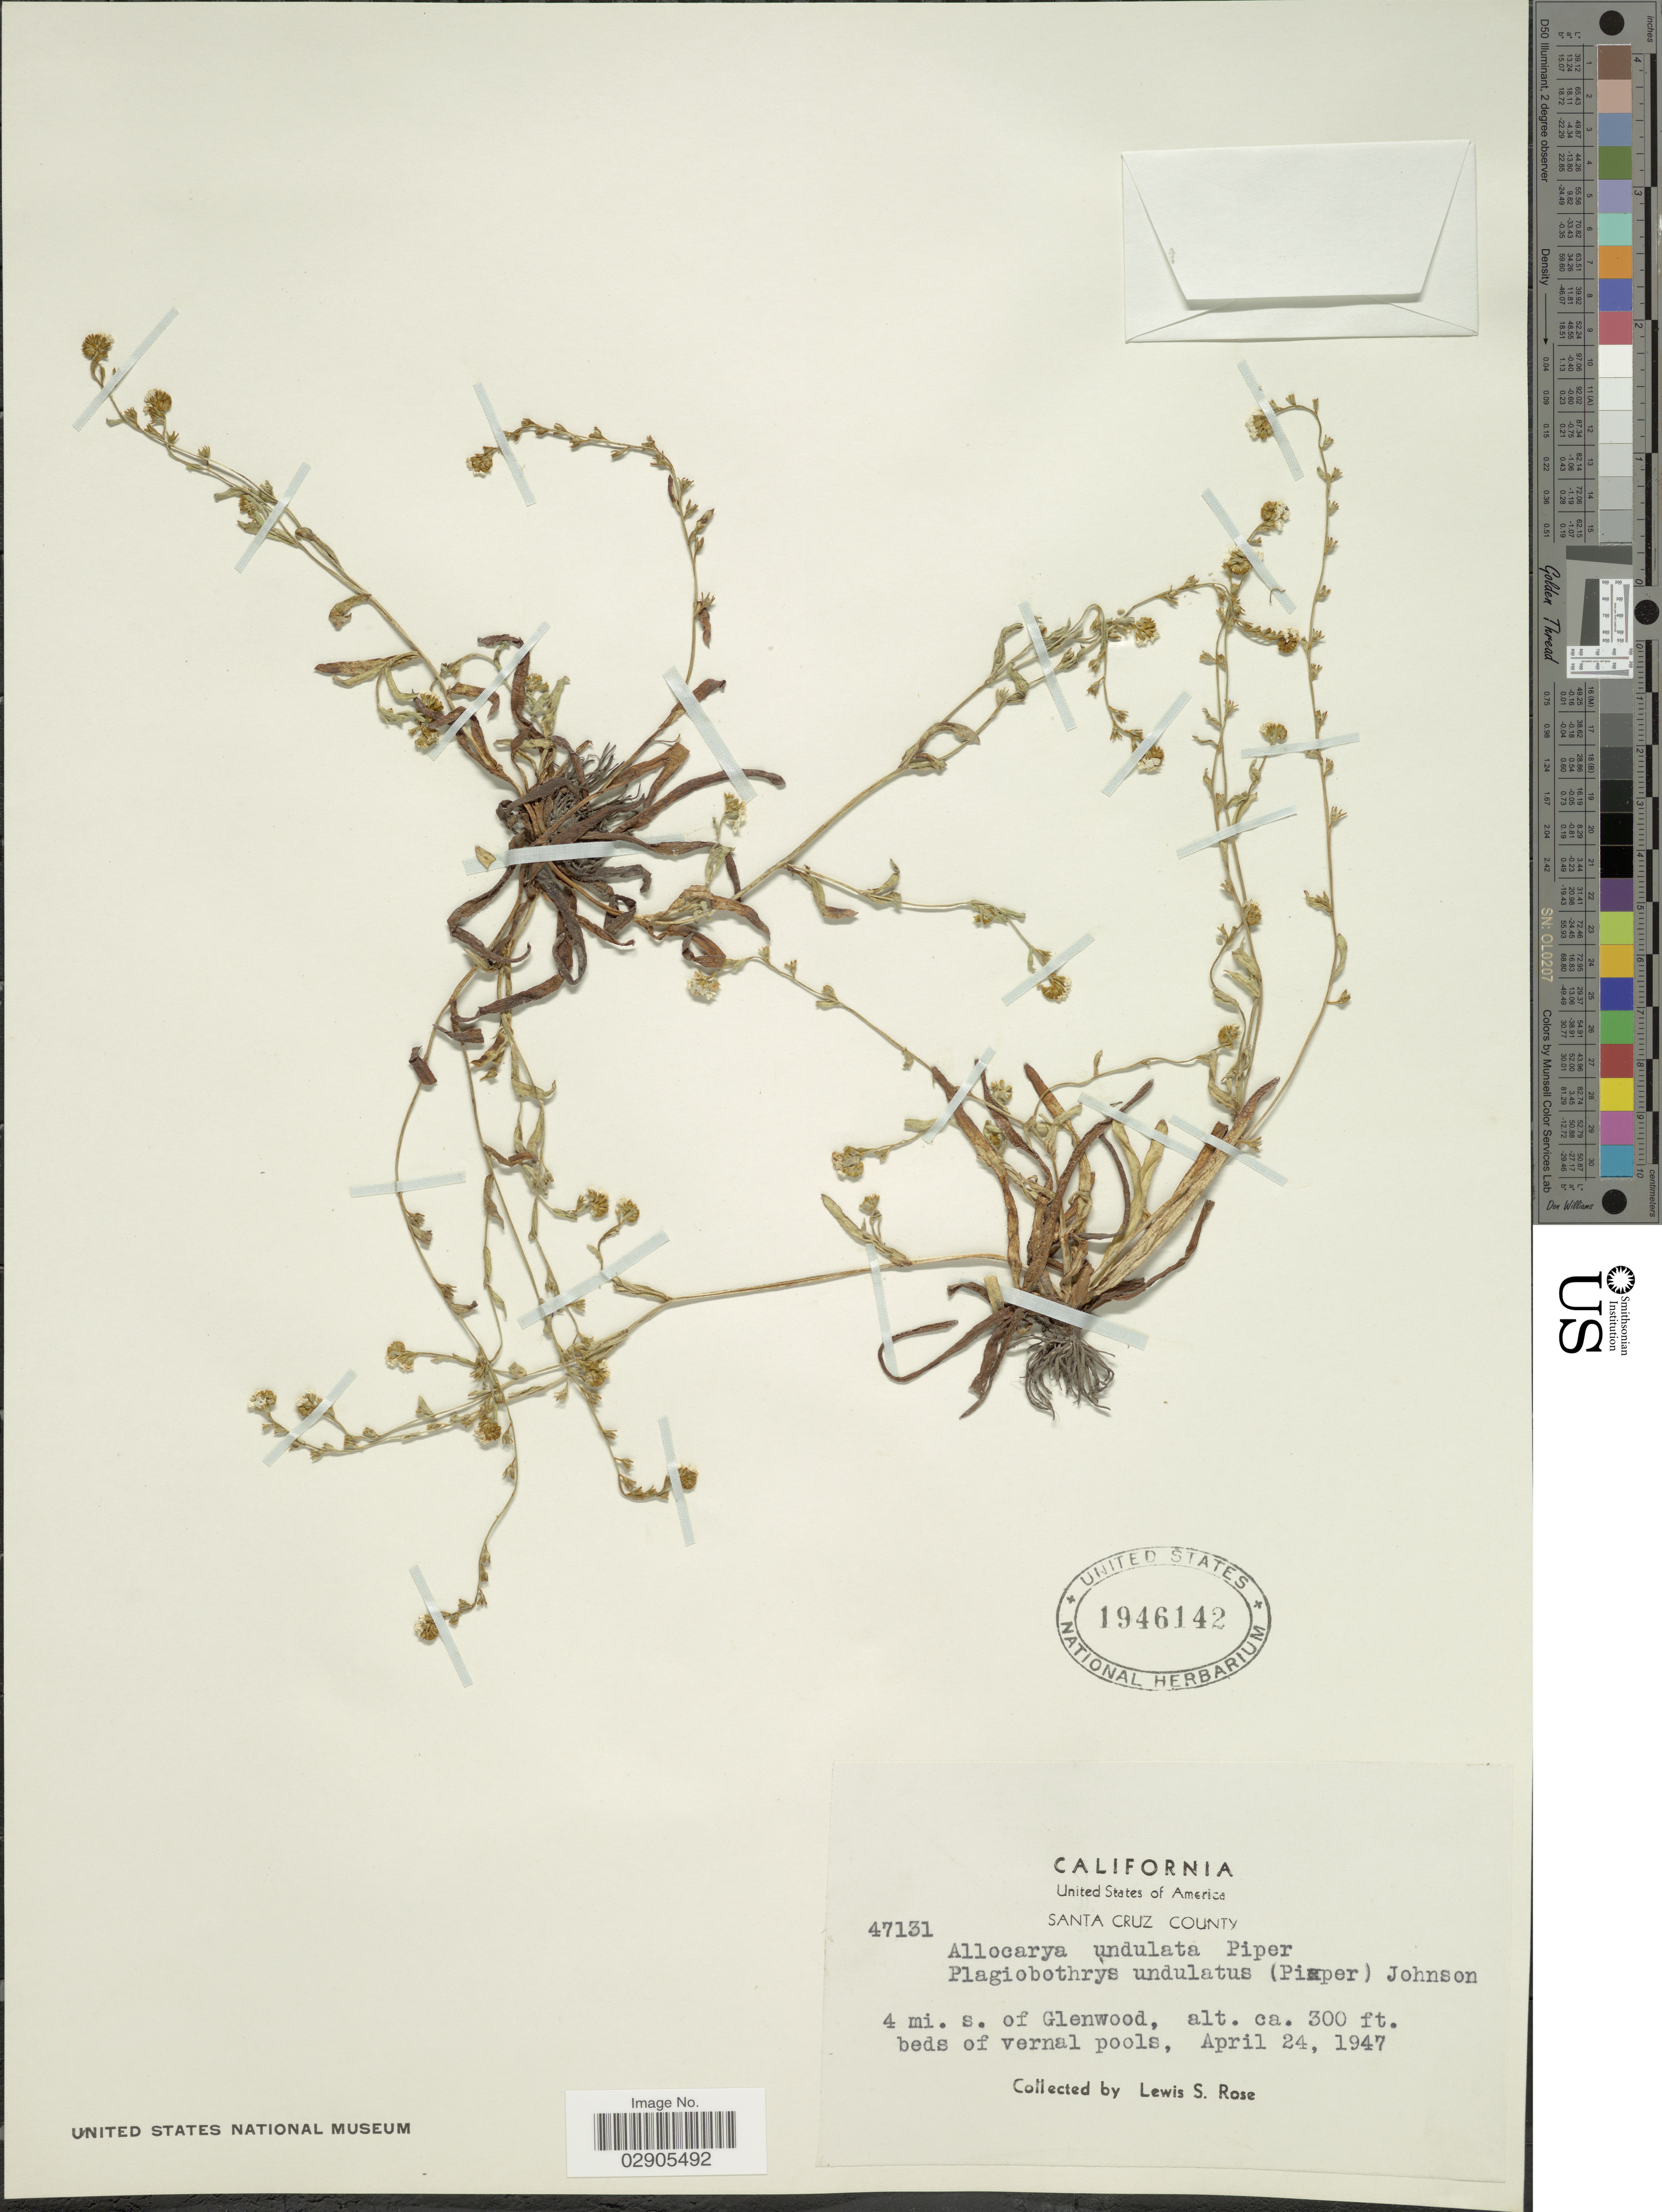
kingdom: Plantae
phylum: Tracheophyta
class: Magnoliopsida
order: Boraginales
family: Boraginaceae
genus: Allocarya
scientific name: Allocarya undulata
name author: Piper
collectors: L. S. Rose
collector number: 47131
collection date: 1947-04-24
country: United States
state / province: California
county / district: Santa Cruz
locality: Santa Cruz County. 4 mi. s. of Glenwood.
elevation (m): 91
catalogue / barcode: US 1946142